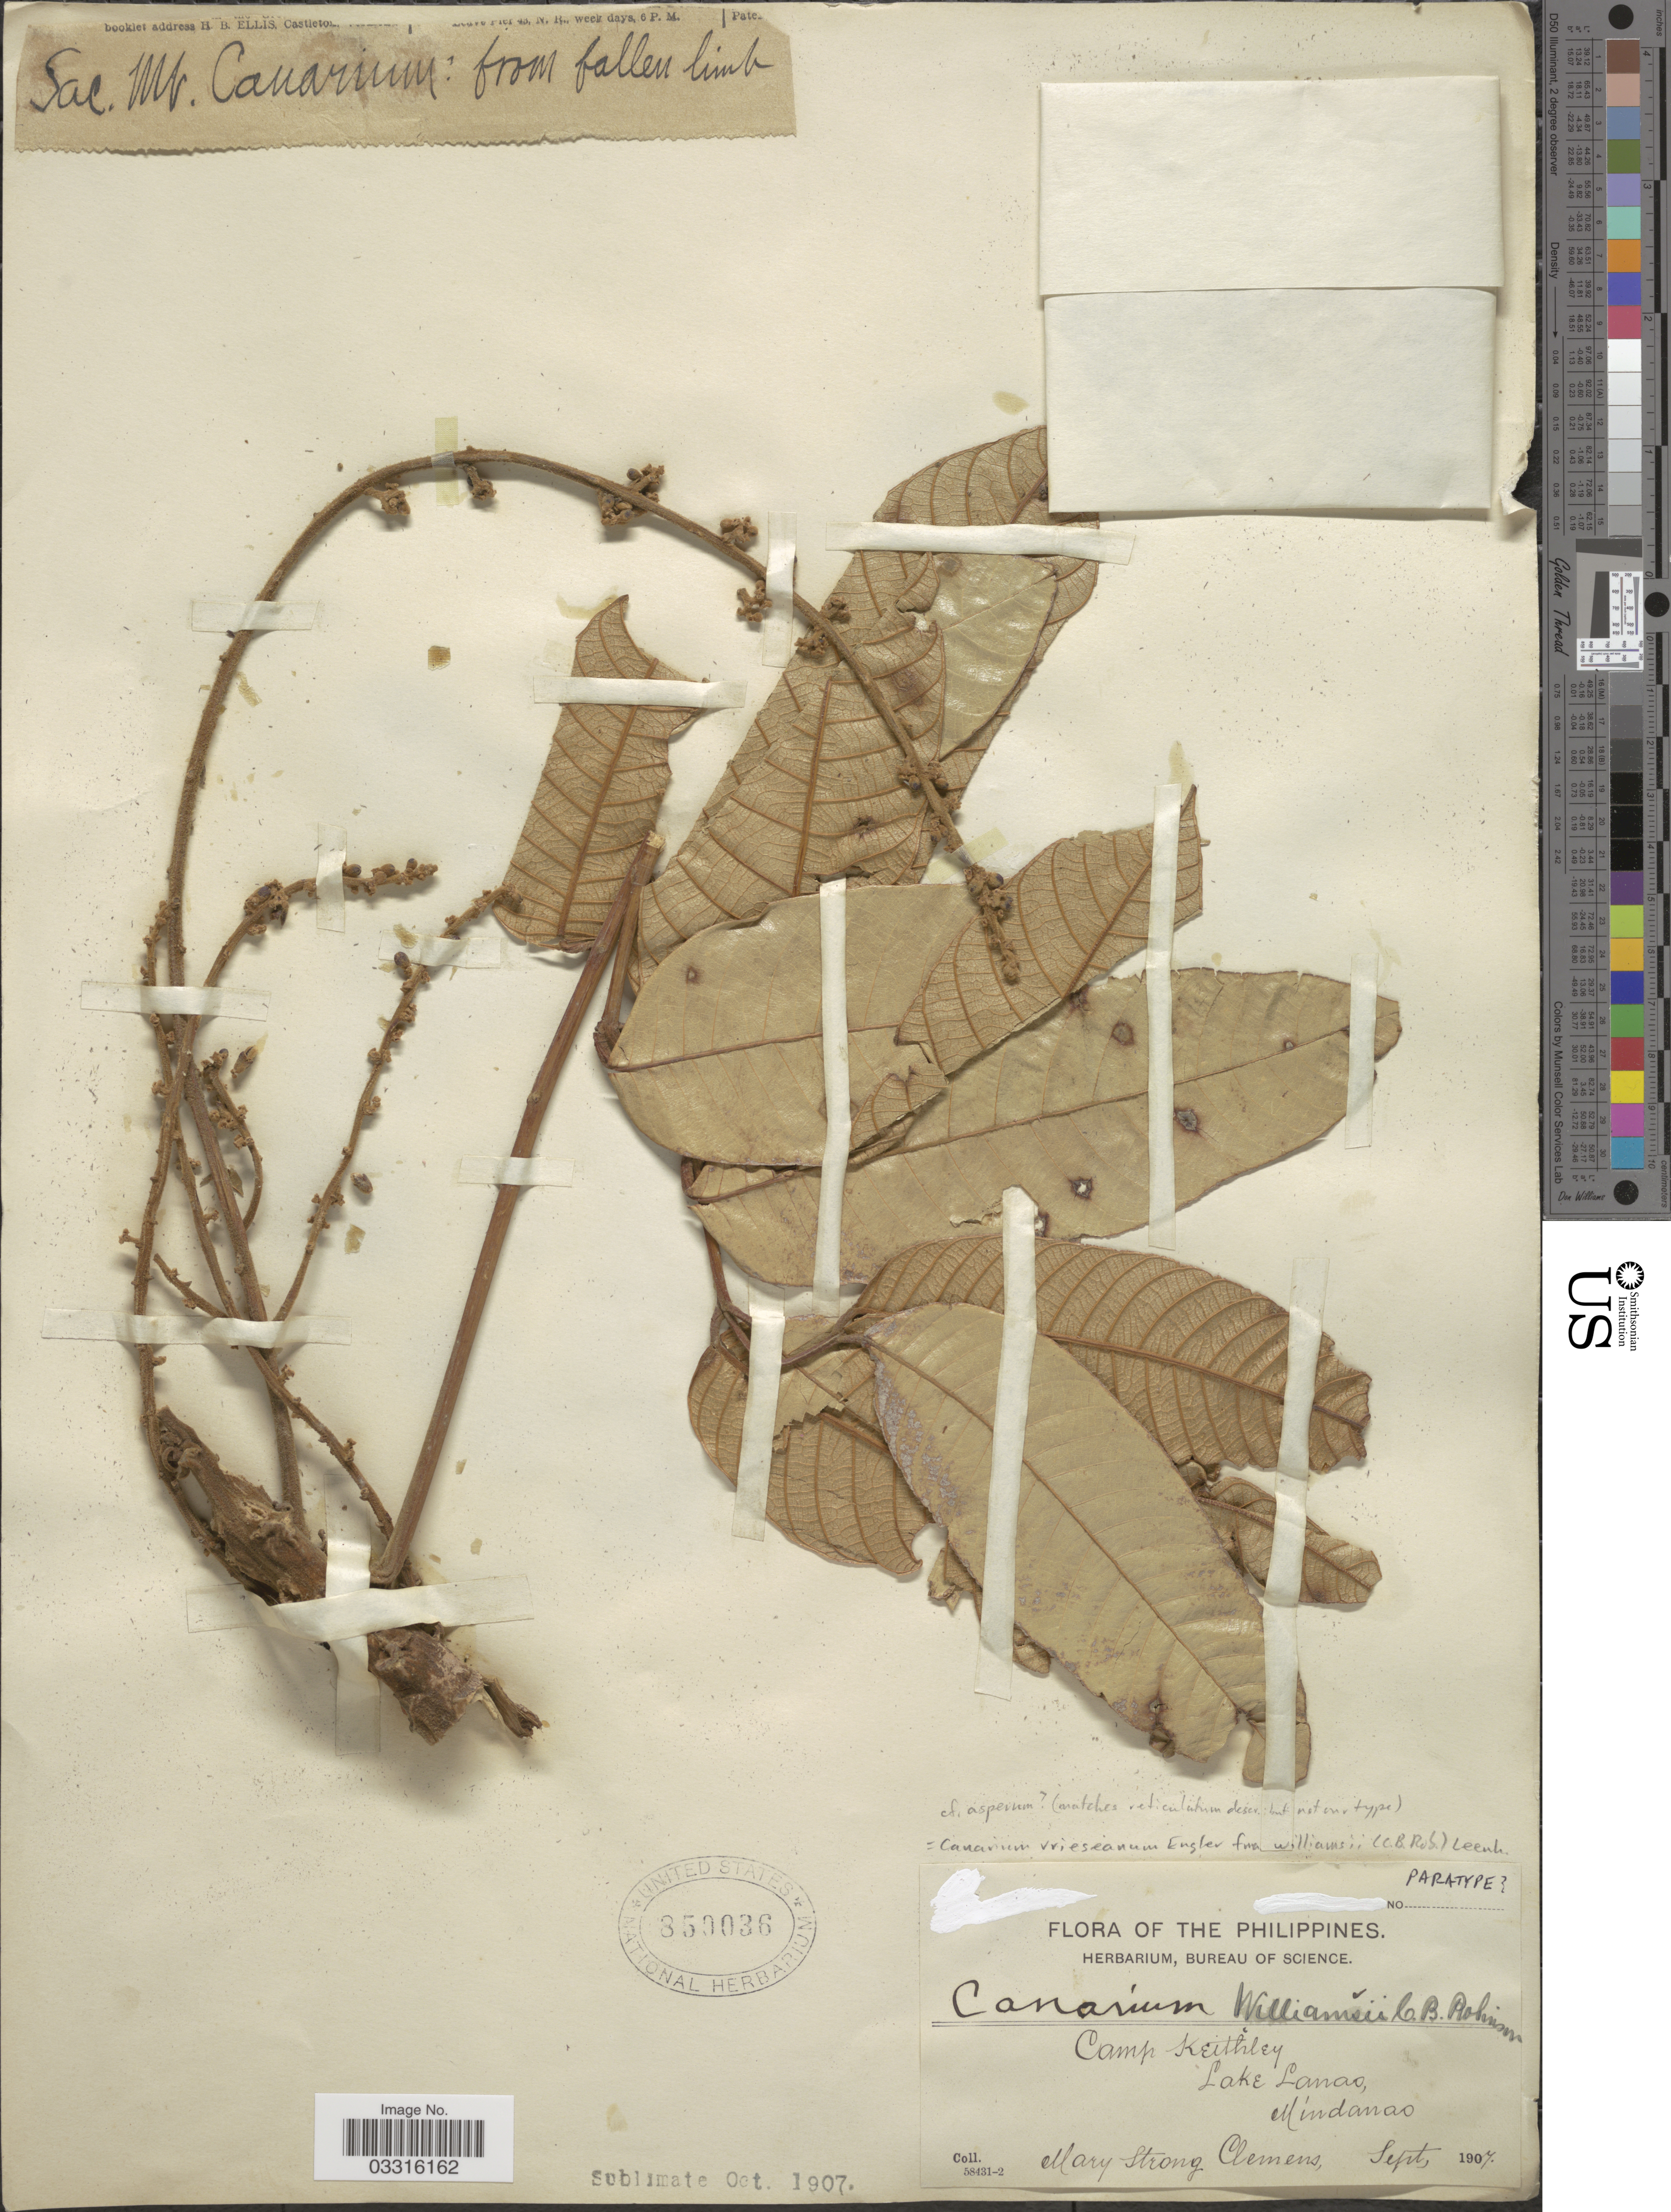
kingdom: Plantae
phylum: Tracheophyta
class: Magnoliopsida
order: Sapindales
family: Burseraceae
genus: Canarium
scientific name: Canarium vrieseanum f. williamsii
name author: (C.B. Rob.) Leenh.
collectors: M. S. Clemens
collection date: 1907-09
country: Philippines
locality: Camp Keithley, Lake Lanao, Mindanao.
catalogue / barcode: US 850036